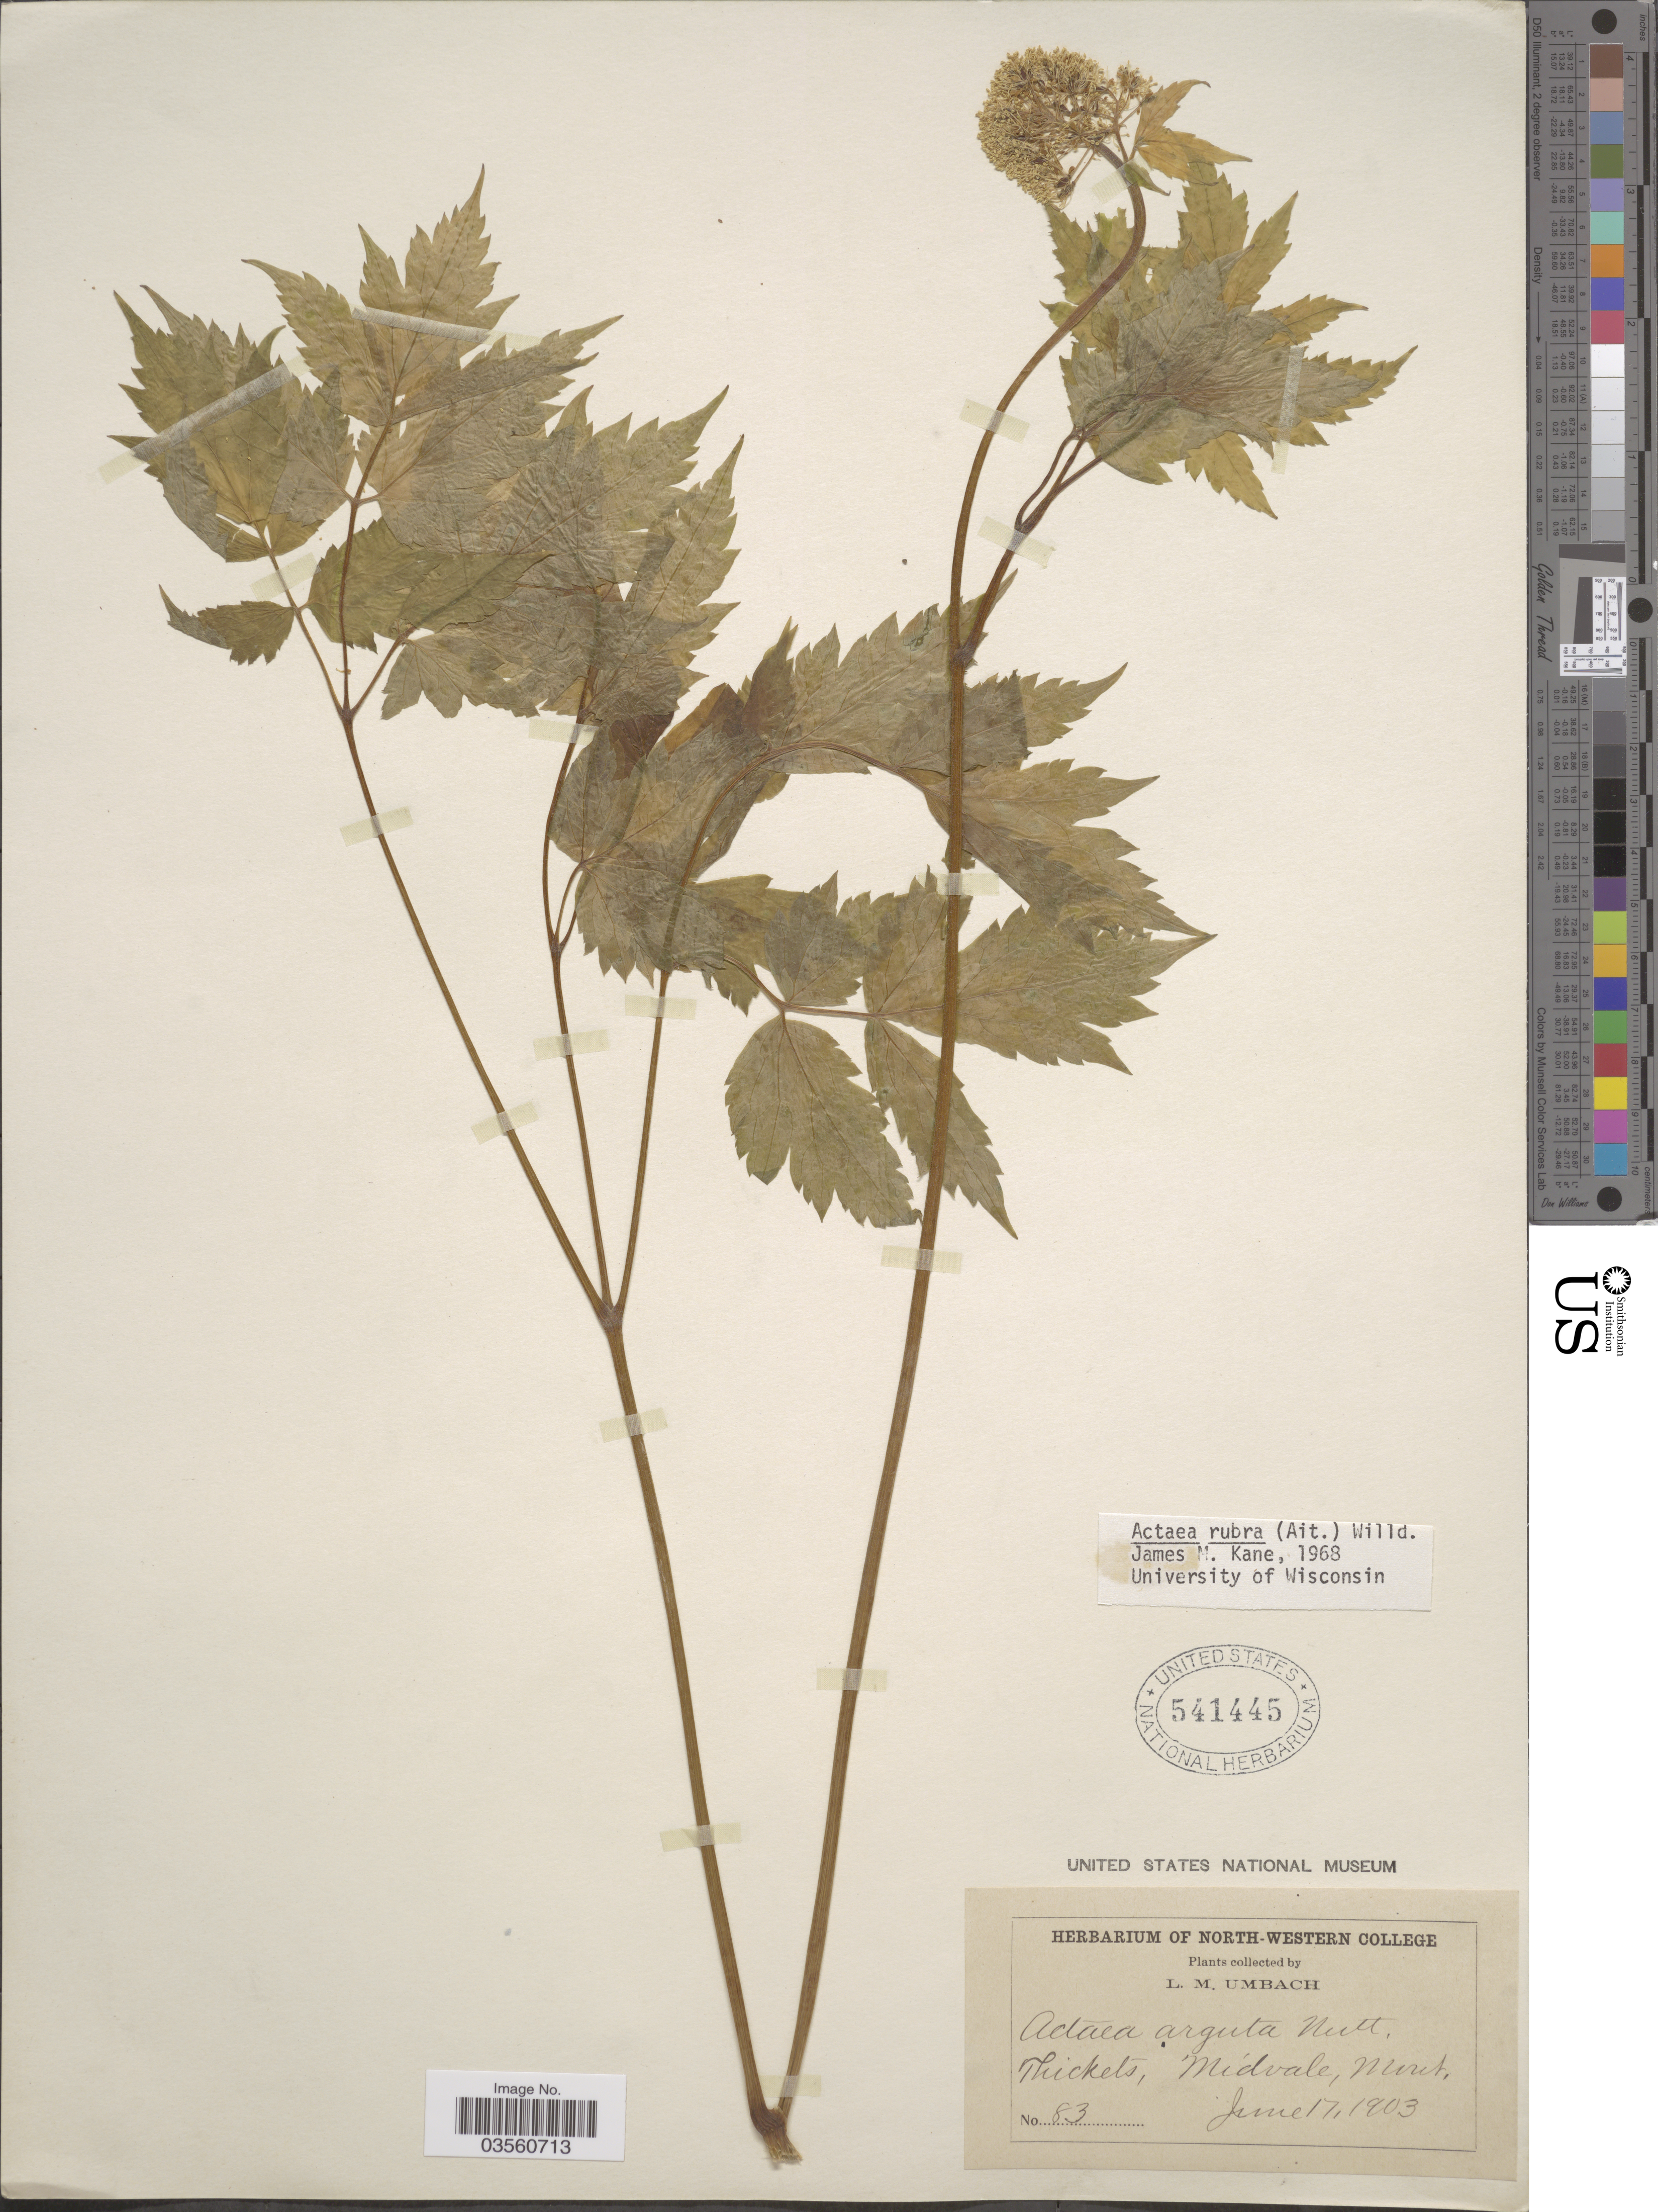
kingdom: Plantae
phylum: Tracheophyta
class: Magnoliopsida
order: Ranunculales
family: Ranunculaceae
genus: Actaea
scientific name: Actaea rubra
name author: (Aiton) Willd.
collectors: L. M. Umbach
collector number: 83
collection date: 1903-06-17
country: United States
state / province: Montana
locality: Midvale.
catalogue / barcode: US 541445